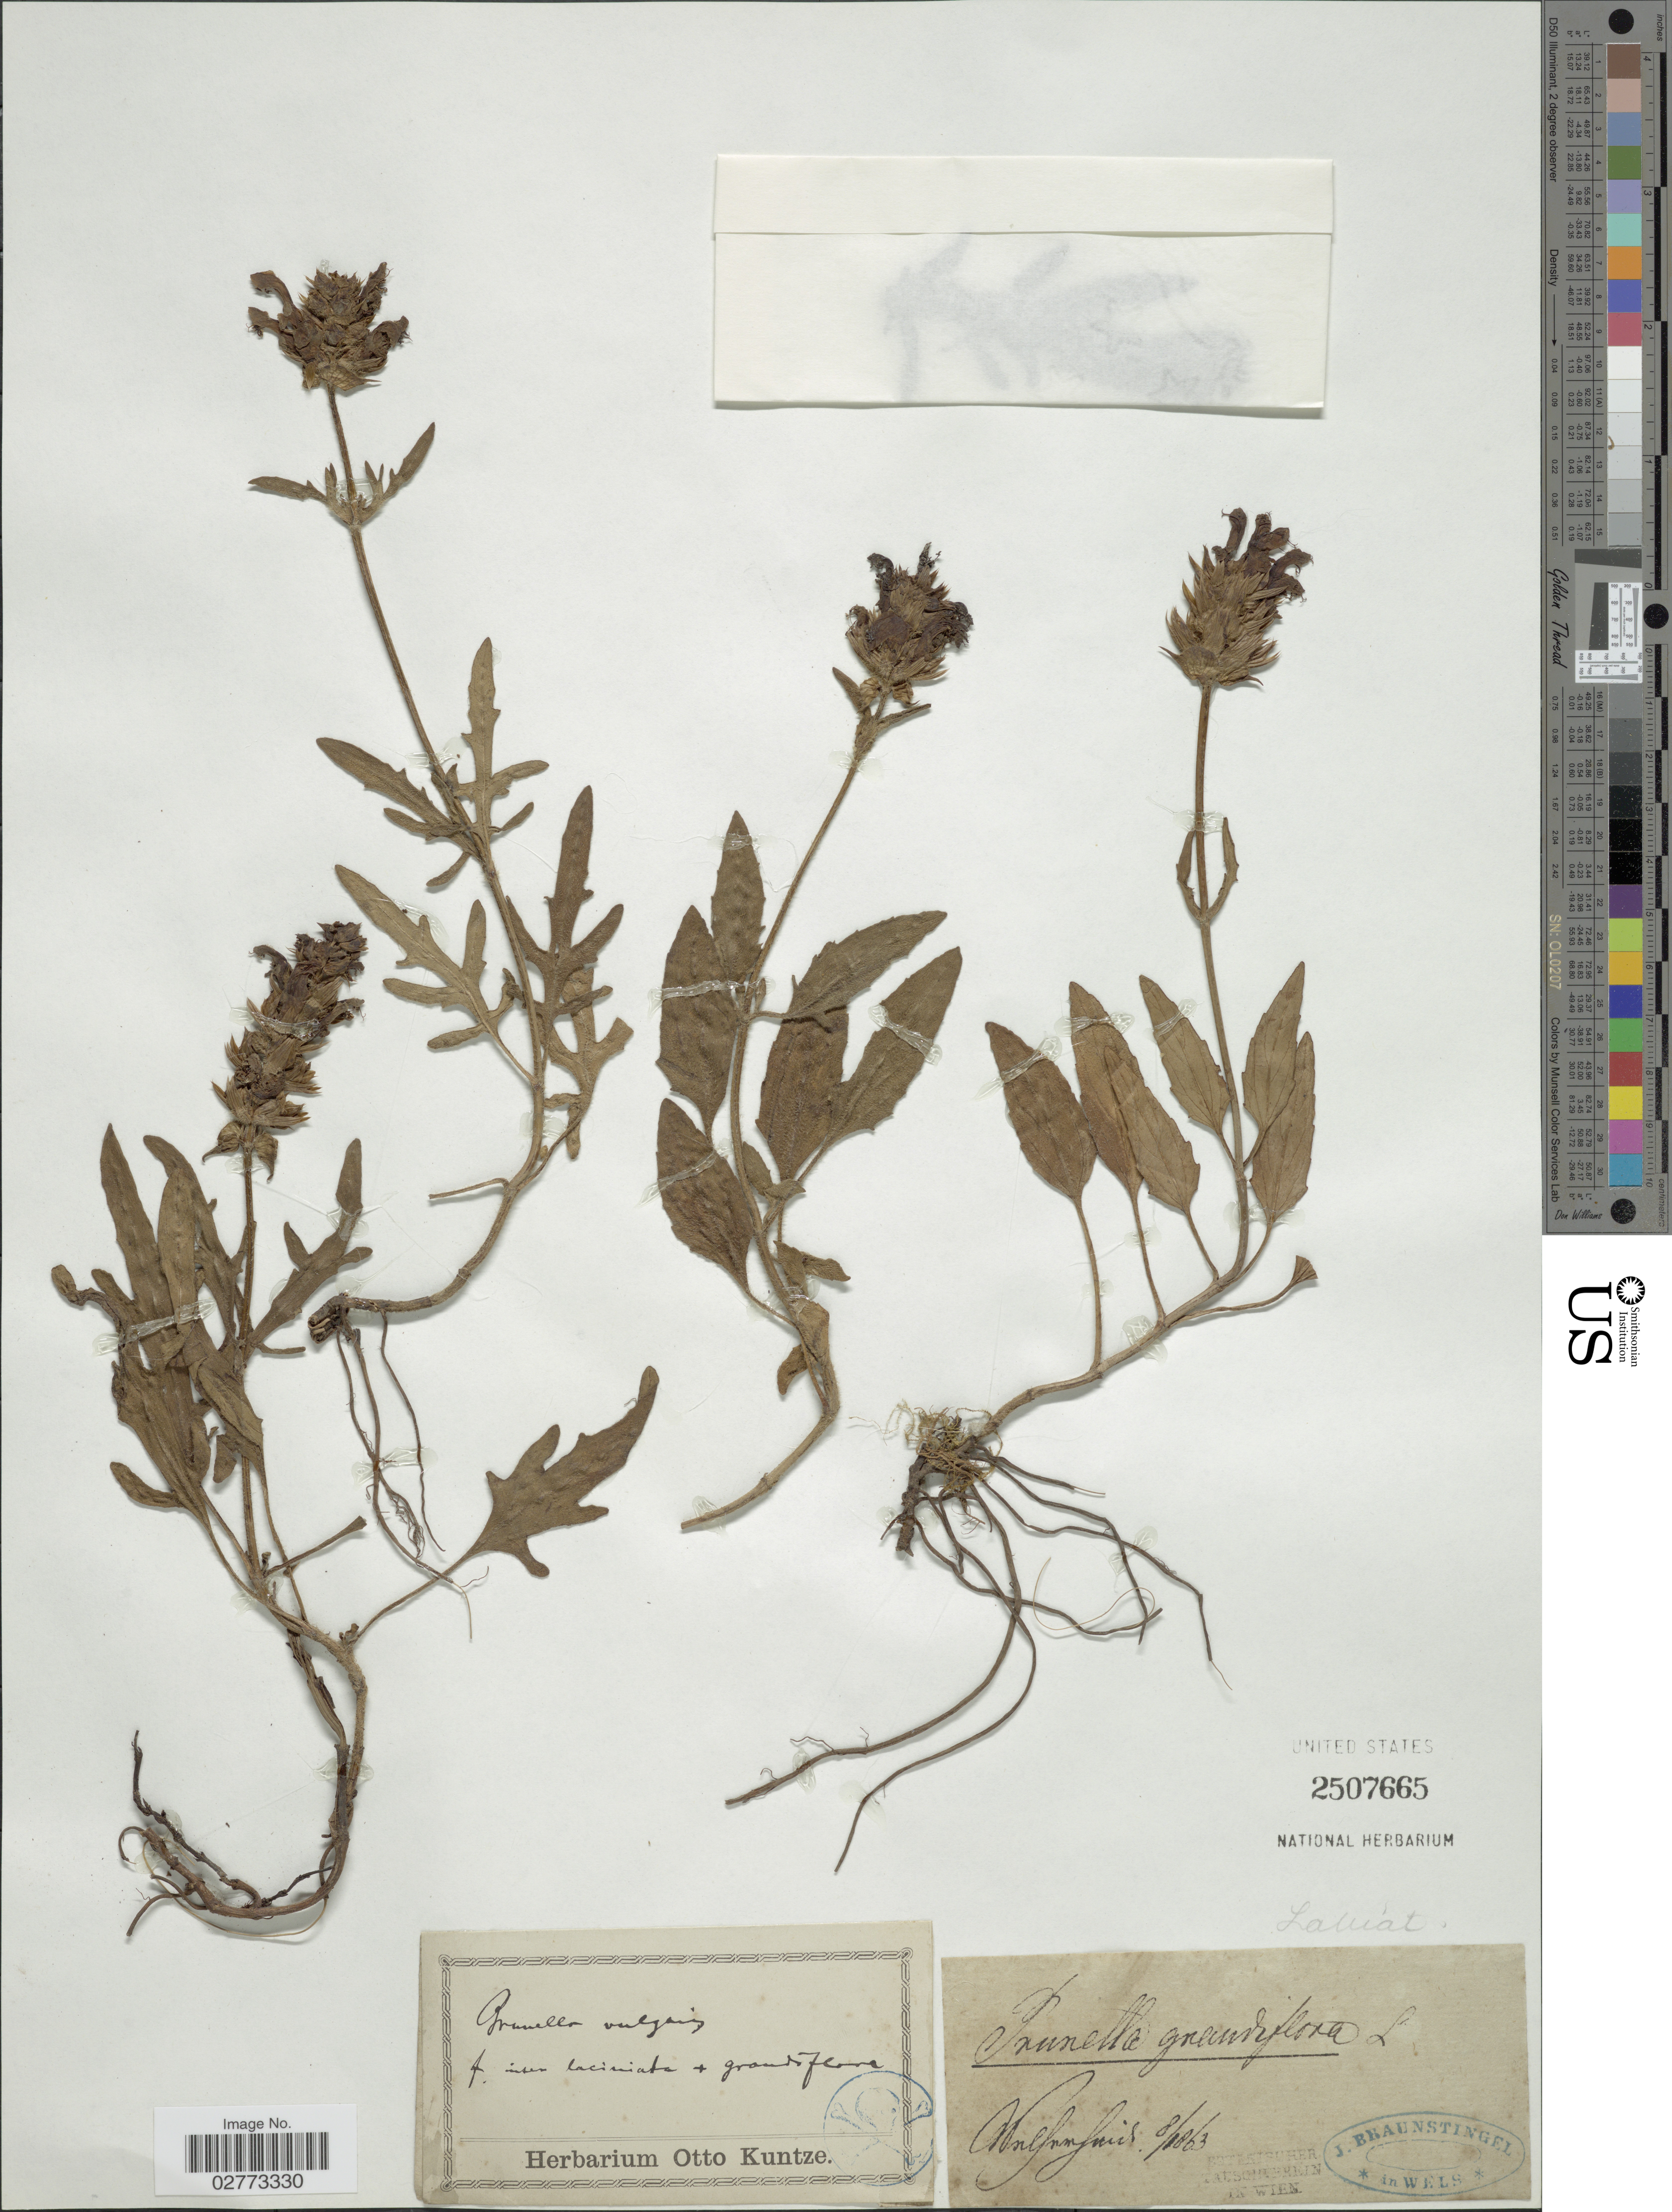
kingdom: Plantae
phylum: Tracheophyta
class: Magnoliopsida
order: Lamiales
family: Lamiaceae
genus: Prunella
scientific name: Prunella laciniata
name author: (L.) L.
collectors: ex herb. Otto Kuntze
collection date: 1863-08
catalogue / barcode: US 2507665